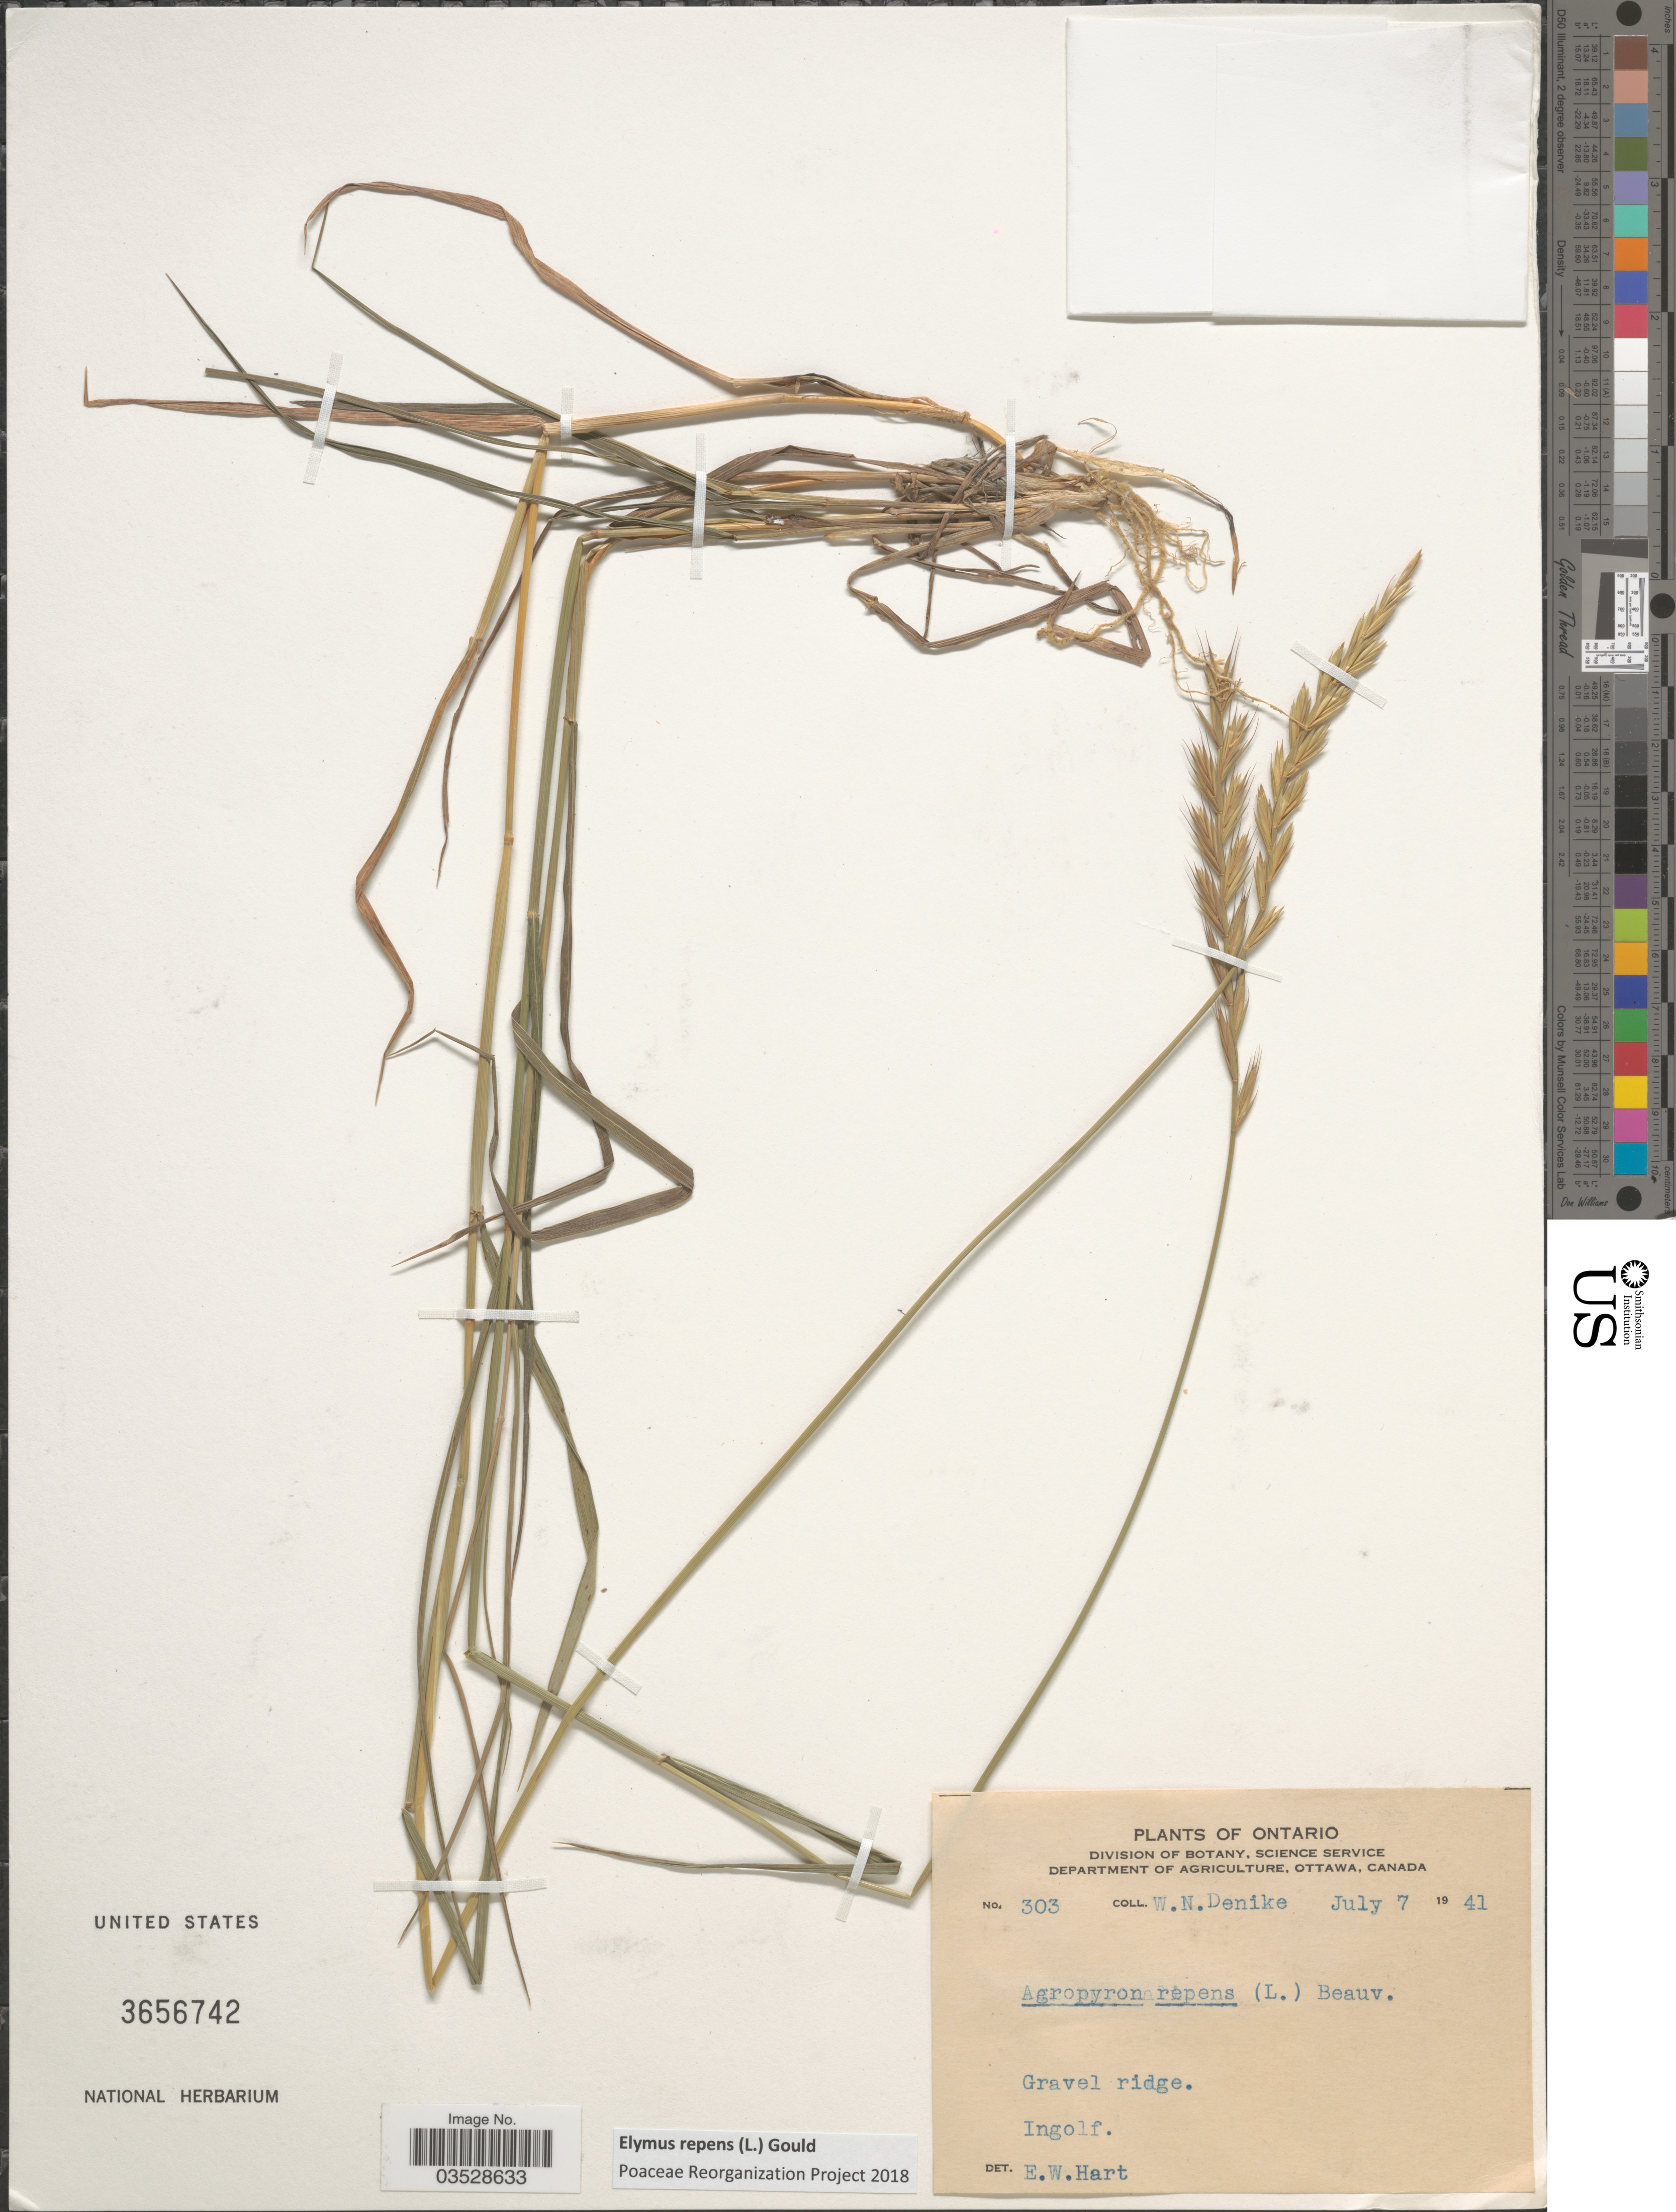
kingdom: Plantae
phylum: Tracheophyta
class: Liliopsida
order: Poales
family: Poaceae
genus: Elymus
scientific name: Elymus repens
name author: (L.) Gould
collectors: W. Denike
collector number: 303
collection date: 1941-07-07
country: Canada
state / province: Ontario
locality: Gravel ridge. Ingolf.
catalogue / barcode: US 3656742